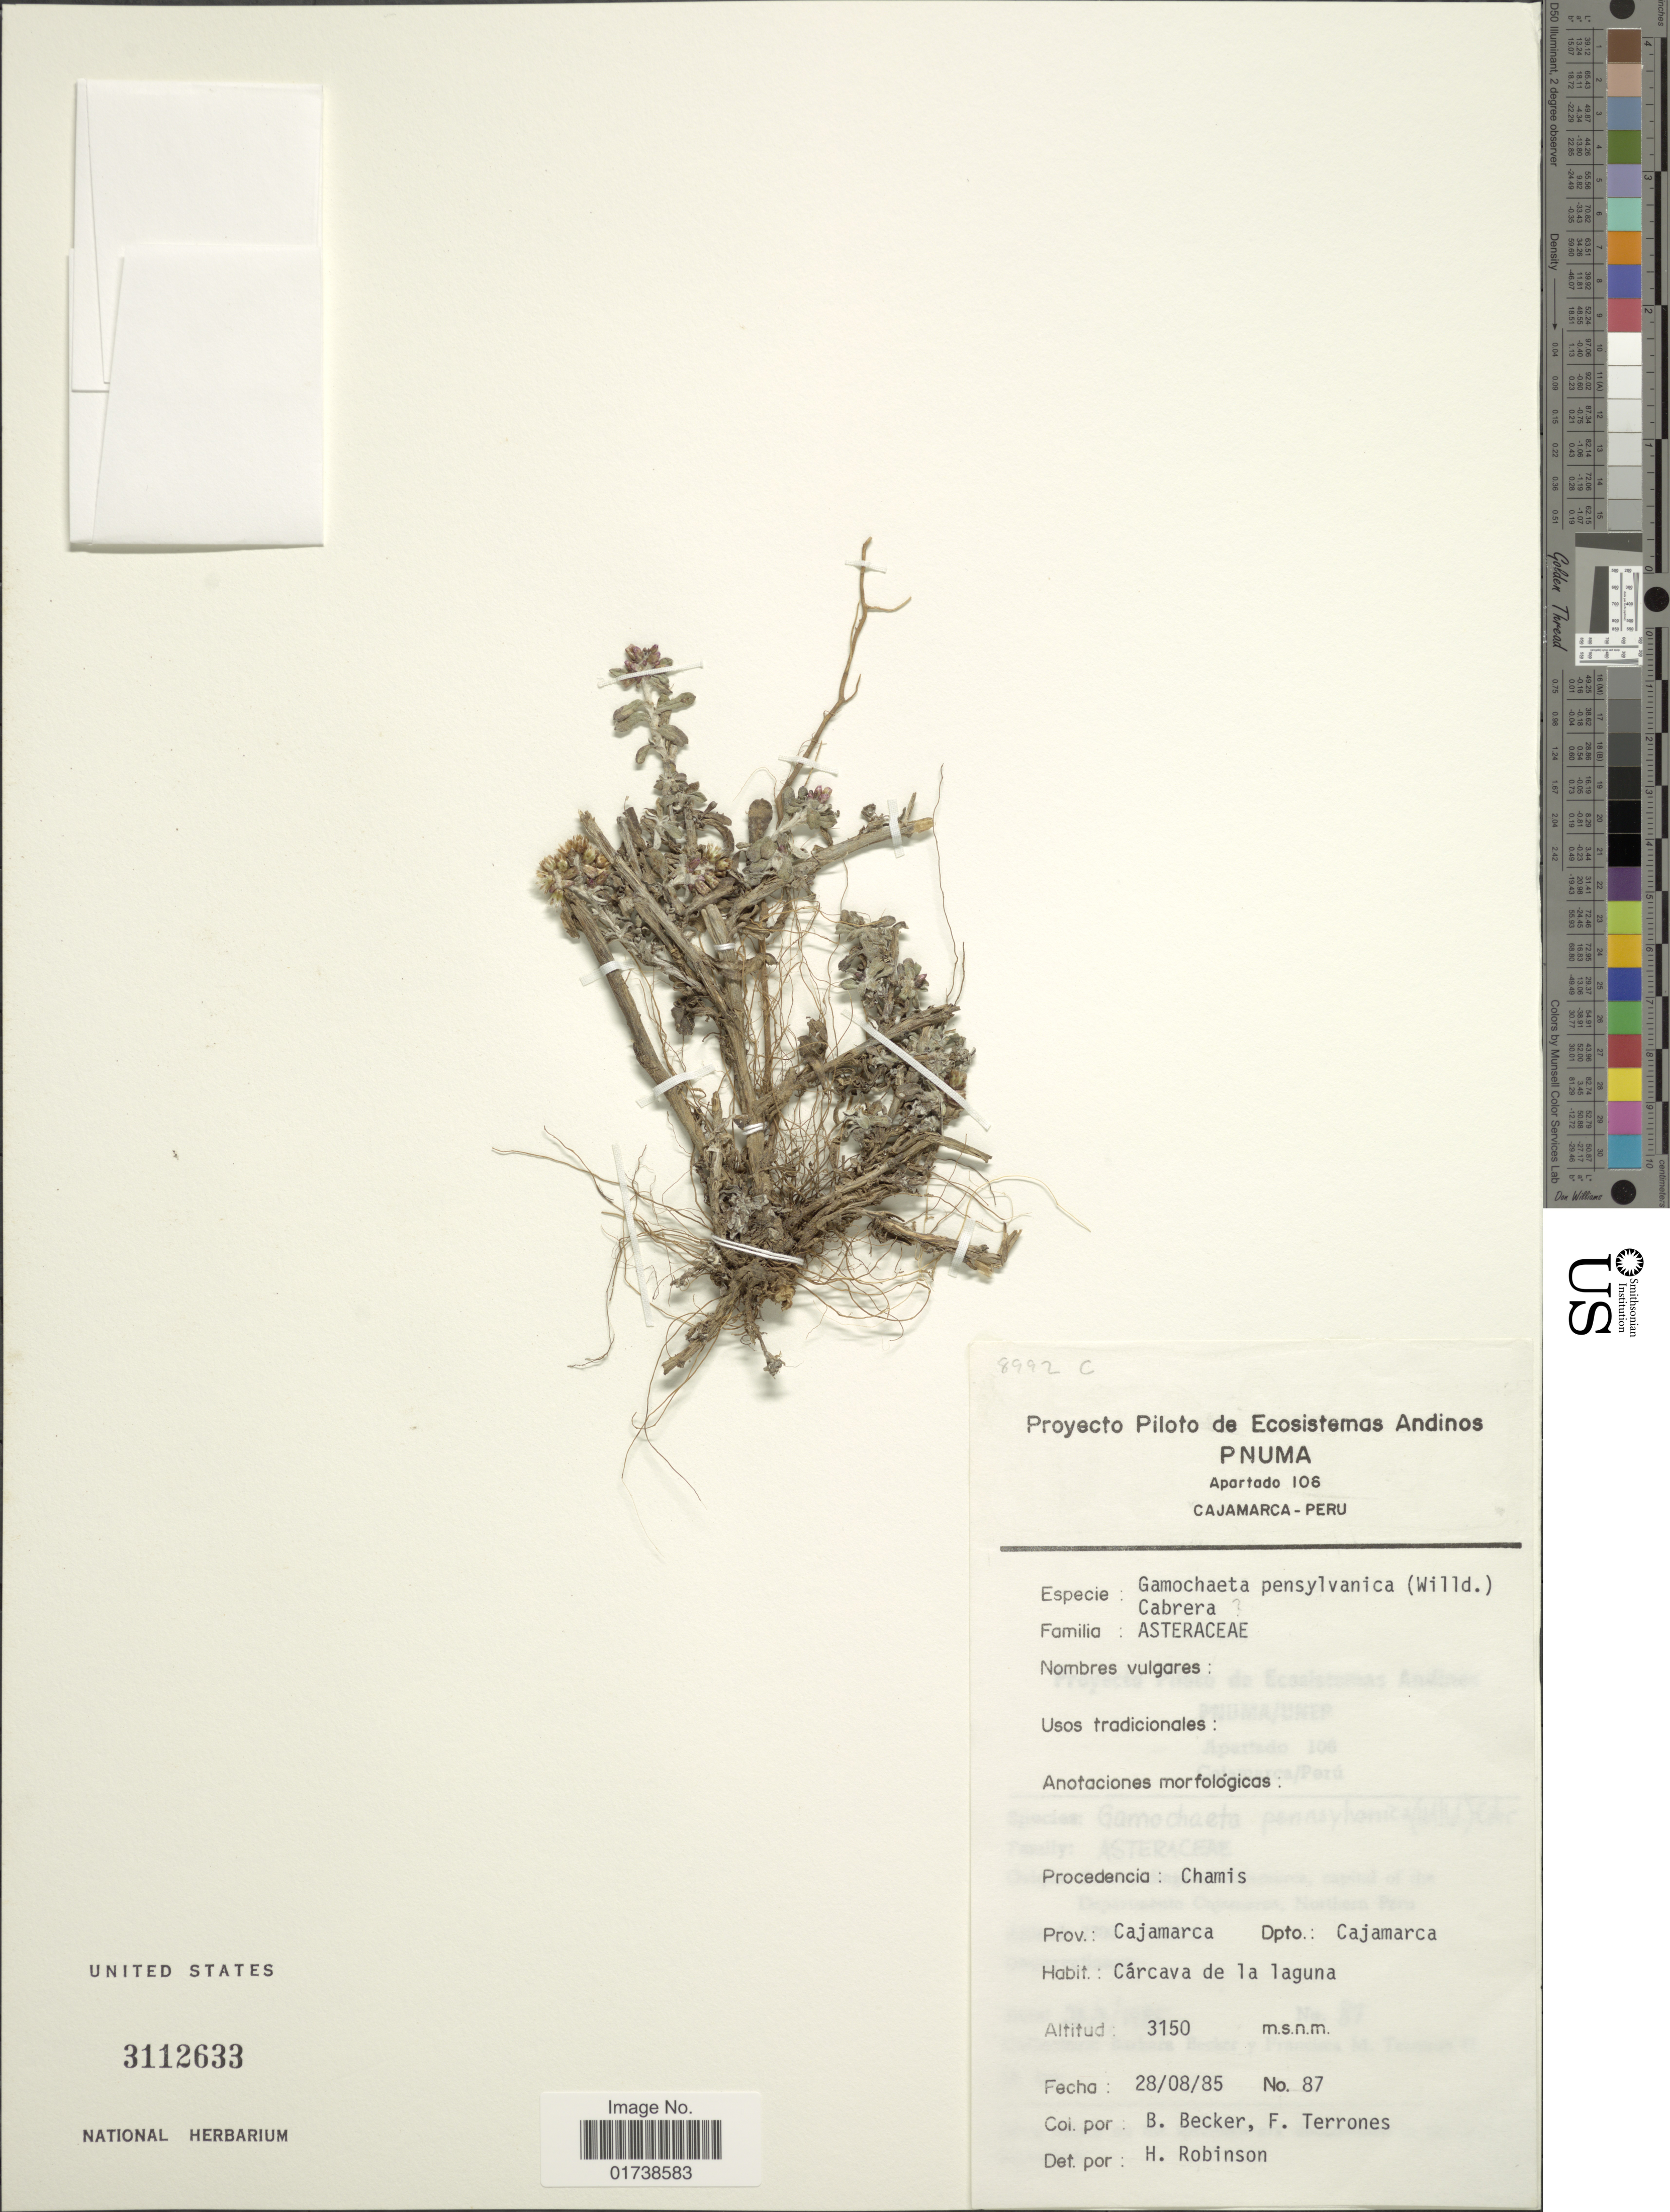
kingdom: Plantae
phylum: Tracheophyta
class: Magnoliopsida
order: Asterales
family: Asteraceae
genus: Gamochaeta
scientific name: Gamochaeta pensylvanica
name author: (Willd.) Cabrera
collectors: B. Becker & F. Terrones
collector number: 87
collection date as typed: Transcribed d/m/y: 28/8/85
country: Peru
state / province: Cajamarca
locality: Procedencia: Chamis, Carcava de la laguna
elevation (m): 3150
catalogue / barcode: US 3112633